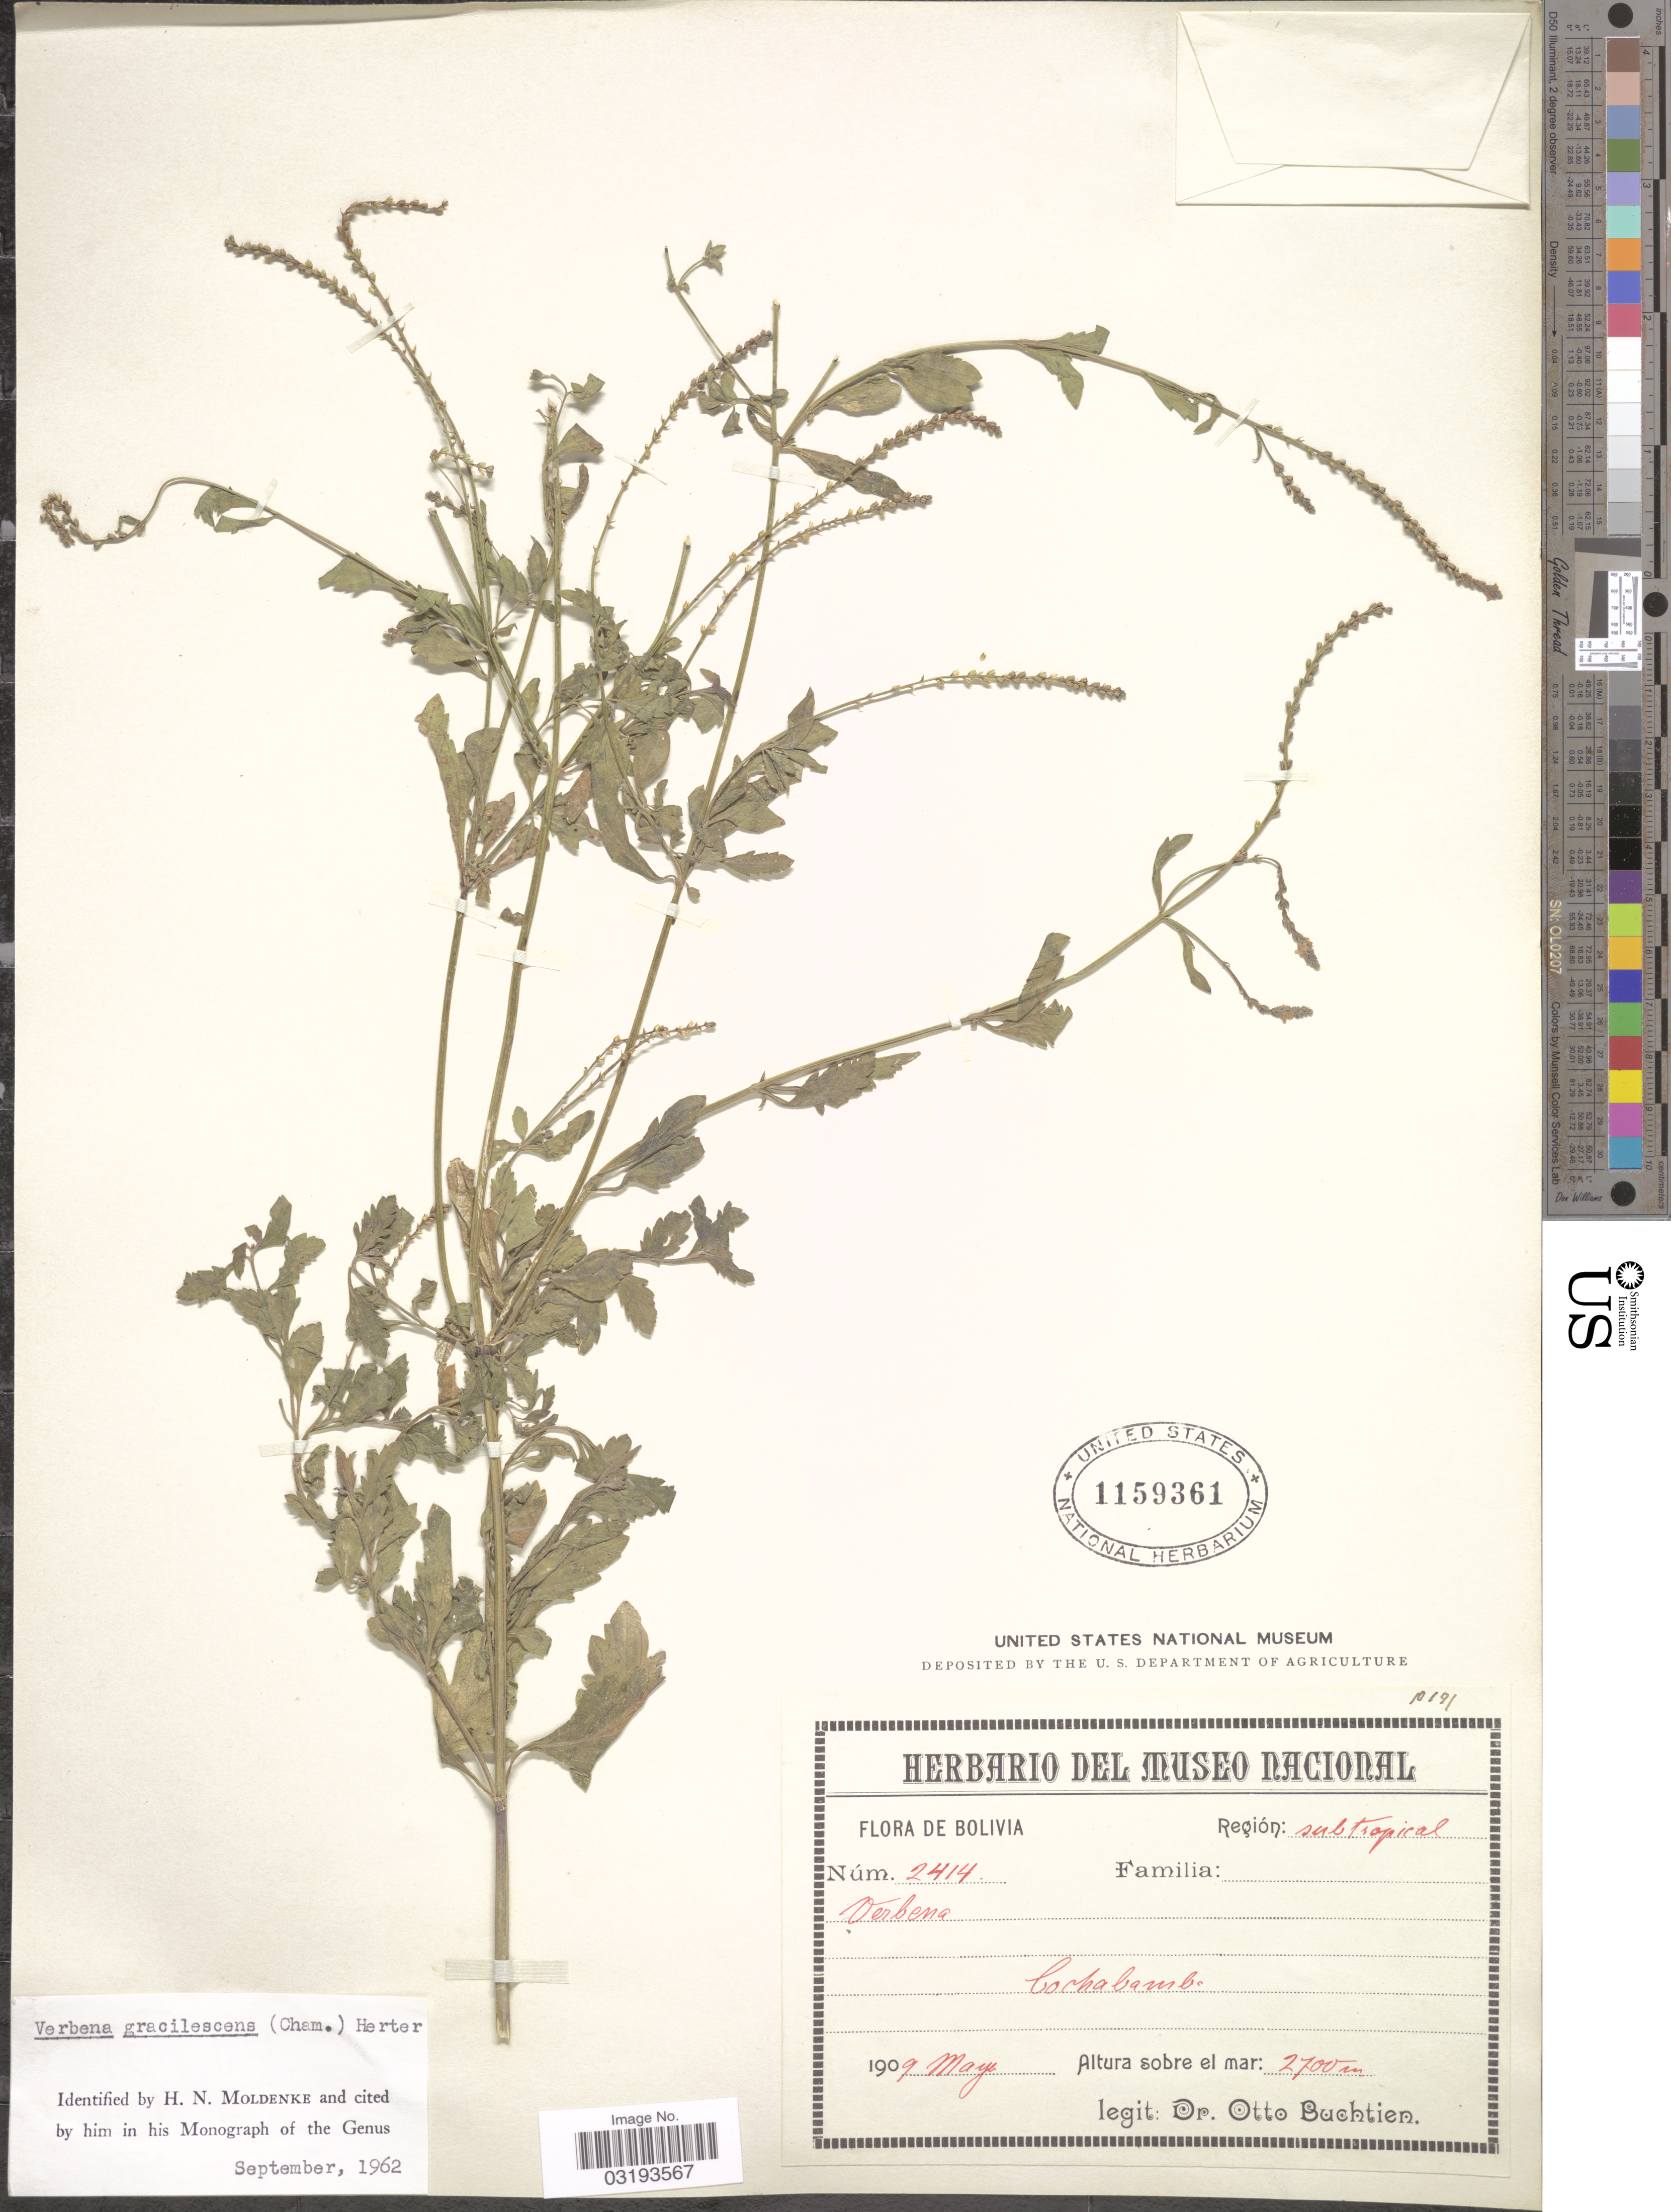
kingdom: Plantae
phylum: Tracheophyta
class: Magnoliopsida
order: Lamiales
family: Verbenaceae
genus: Verbena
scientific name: Verbena gracilescens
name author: (Cham.) Herter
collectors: O. Buchtien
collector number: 2414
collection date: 1909-05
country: Bolivia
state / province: Cochabamba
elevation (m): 2700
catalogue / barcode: US 1159361